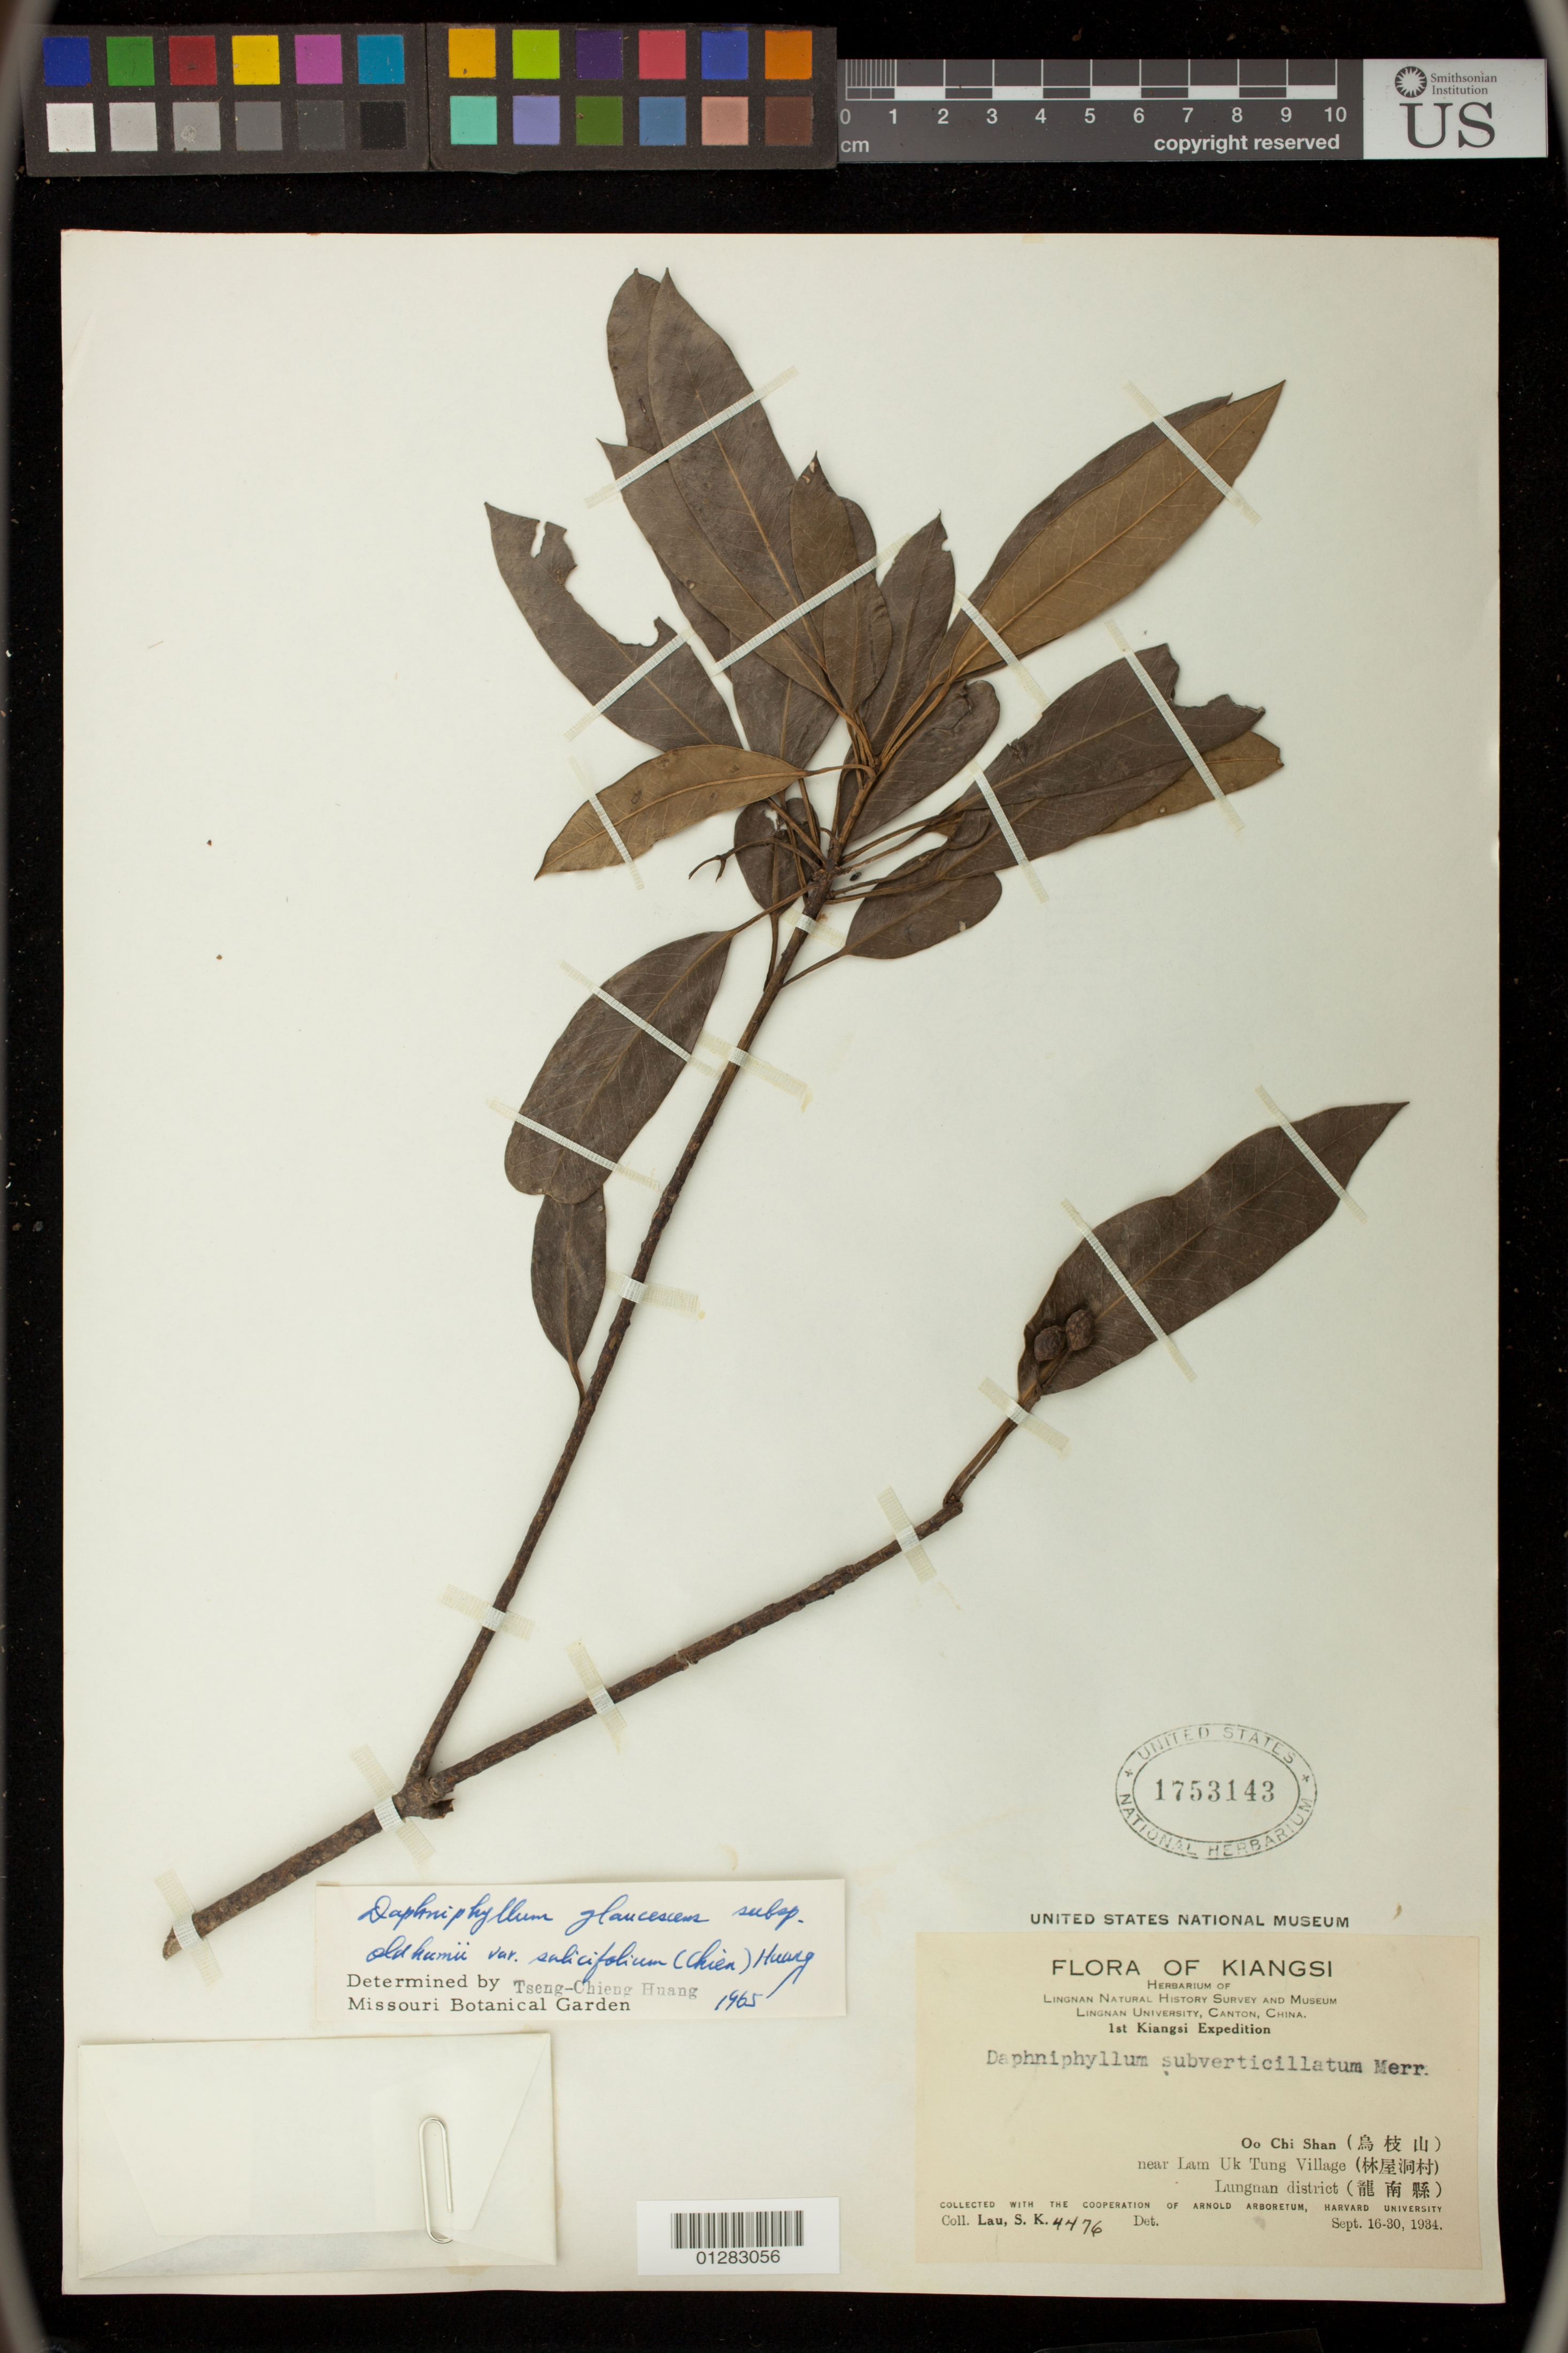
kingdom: Plantae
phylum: Tracheophyta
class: Magnoliopsida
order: Saxifragales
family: Daphniphyllaceae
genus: Daphniphyllum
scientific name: Daphniphyllum glaucescens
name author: Blume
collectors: S. K. Lau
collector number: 4476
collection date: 1934-09-16/1934-09-30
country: China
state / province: Jiangxi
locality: Oo Chi Shan, near Lam Uk Tung Village, Lungnan District, Kiangsi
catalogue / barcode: US 1753143